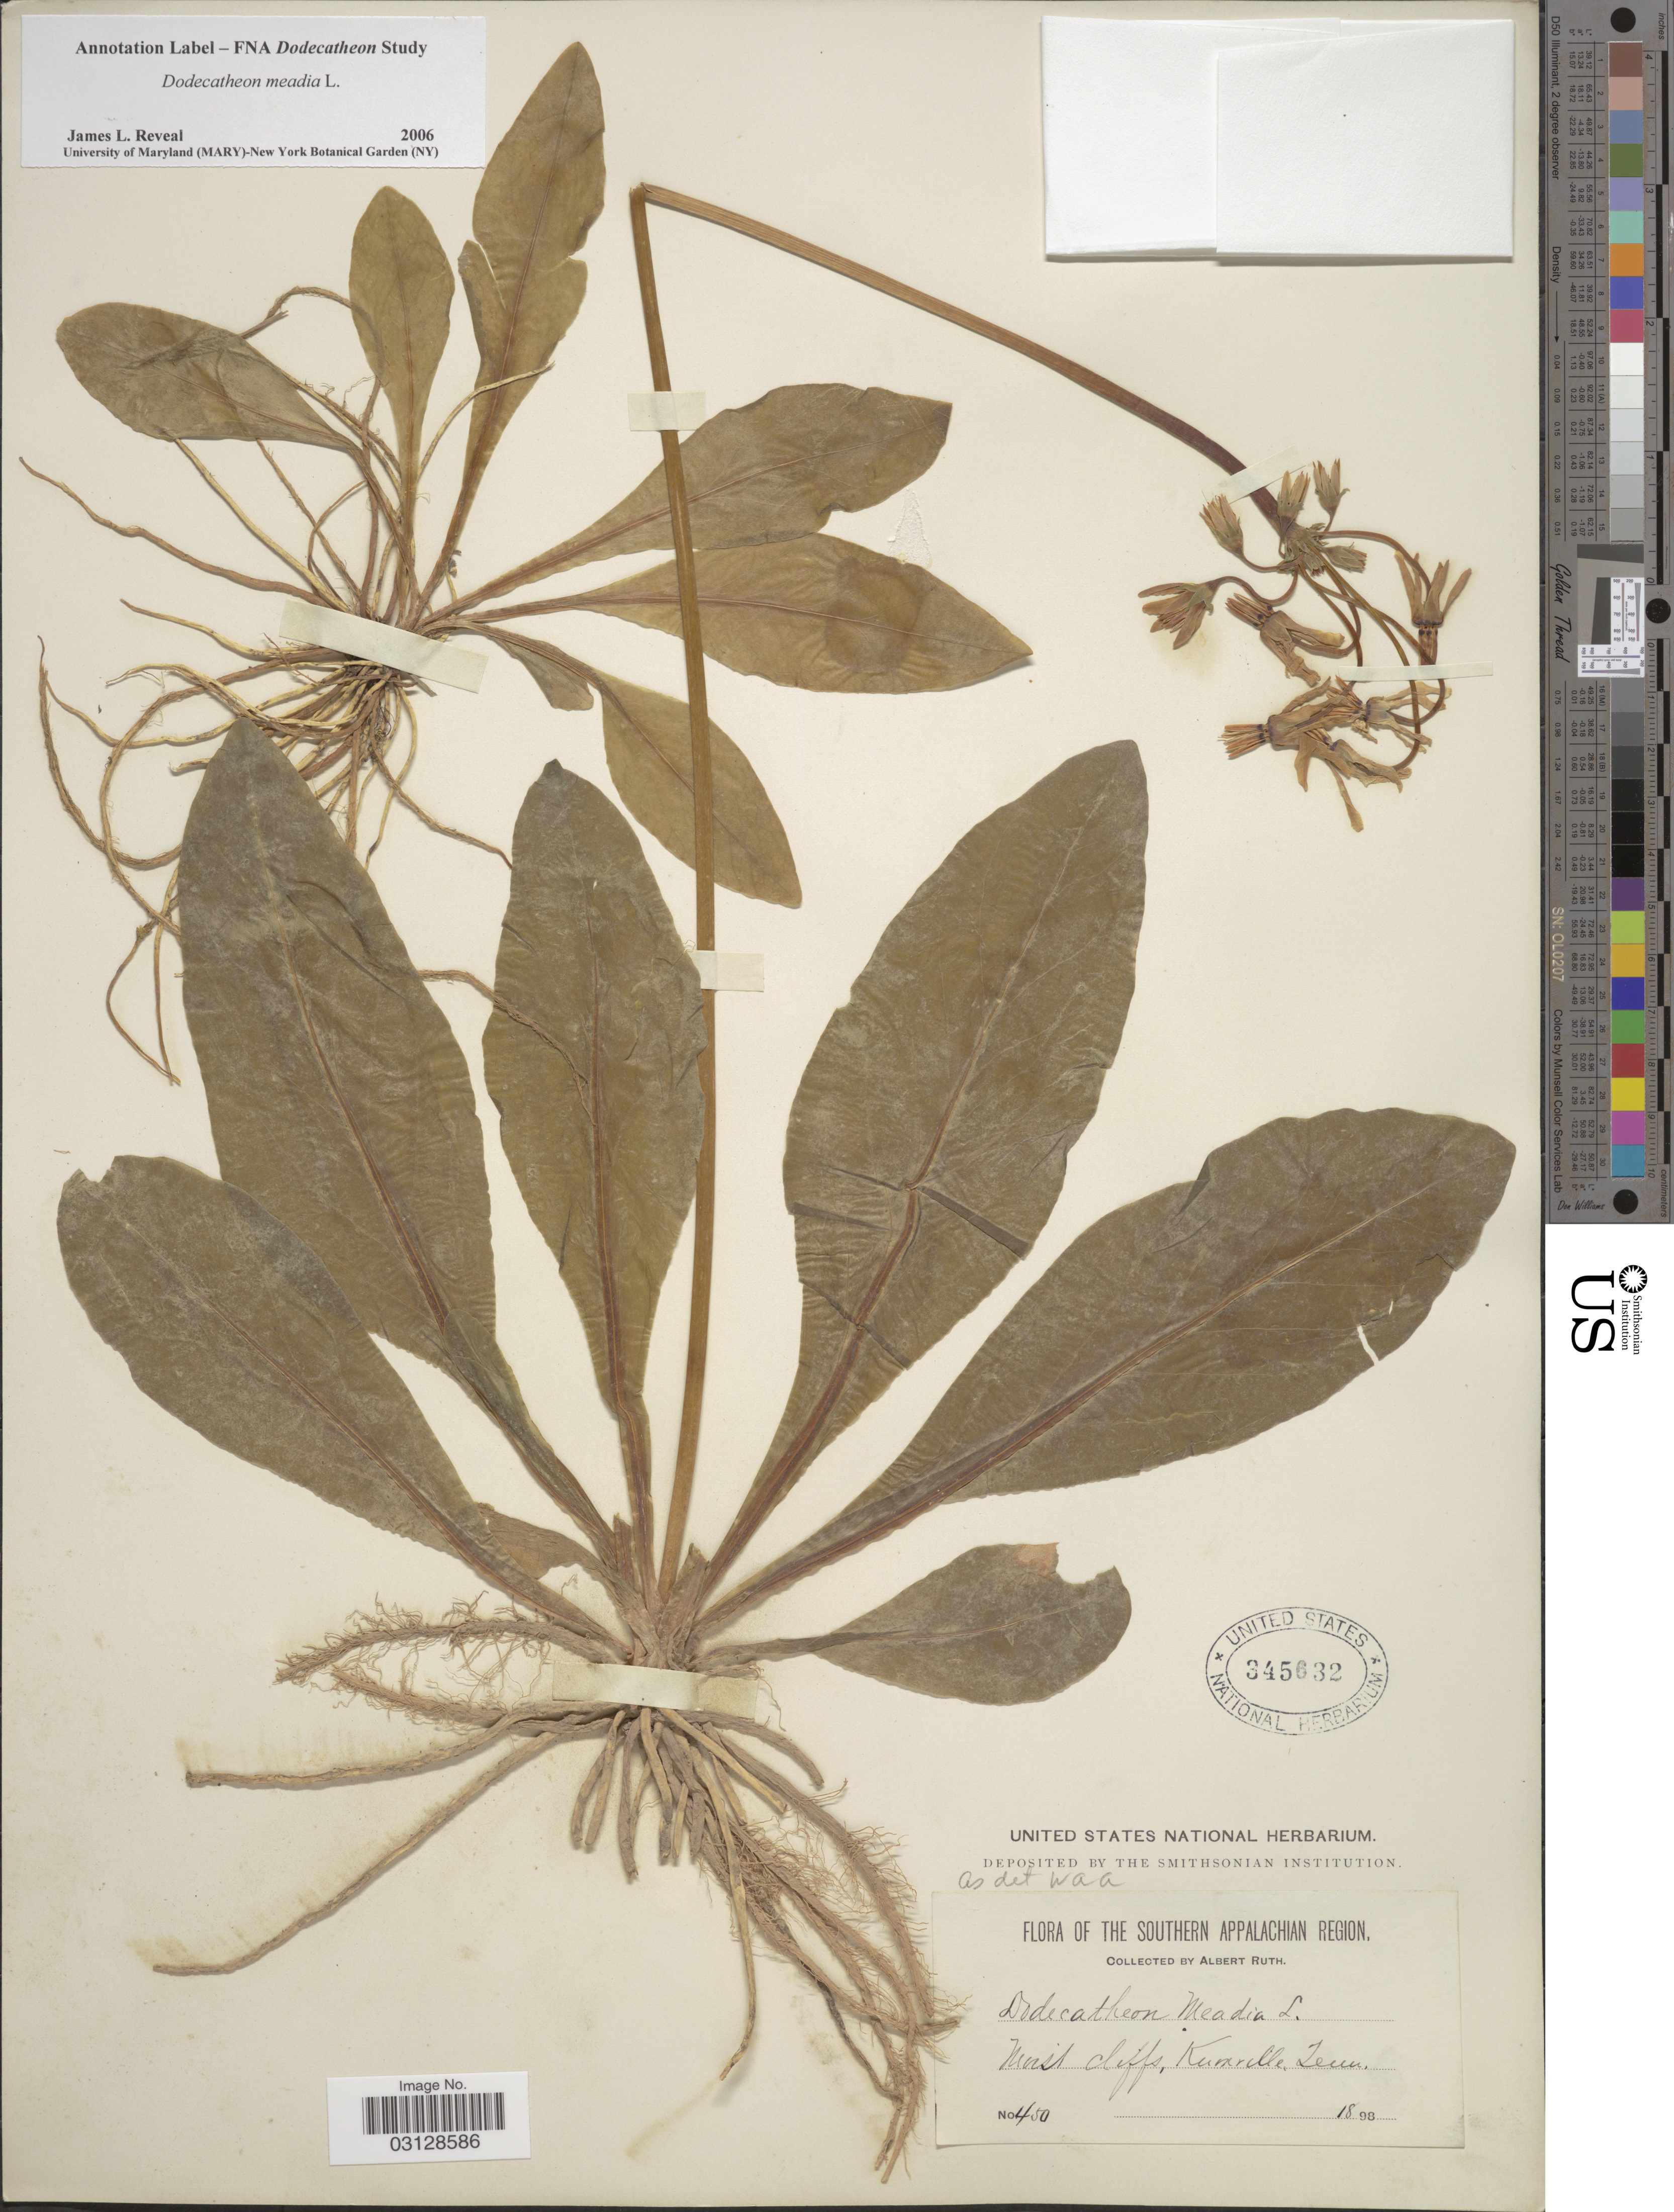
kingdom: Plantae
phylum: Tracheophyta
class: Magnoliopsida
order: Ericales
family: Primulaceae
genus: Dodecatheon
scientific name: Dodecatheon meadia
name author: L.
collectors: A. Ruth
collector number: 450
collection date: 1898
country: United States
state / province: Tennessee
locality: Southern Appalachian Region. Knoxville.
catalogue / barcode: US 345632